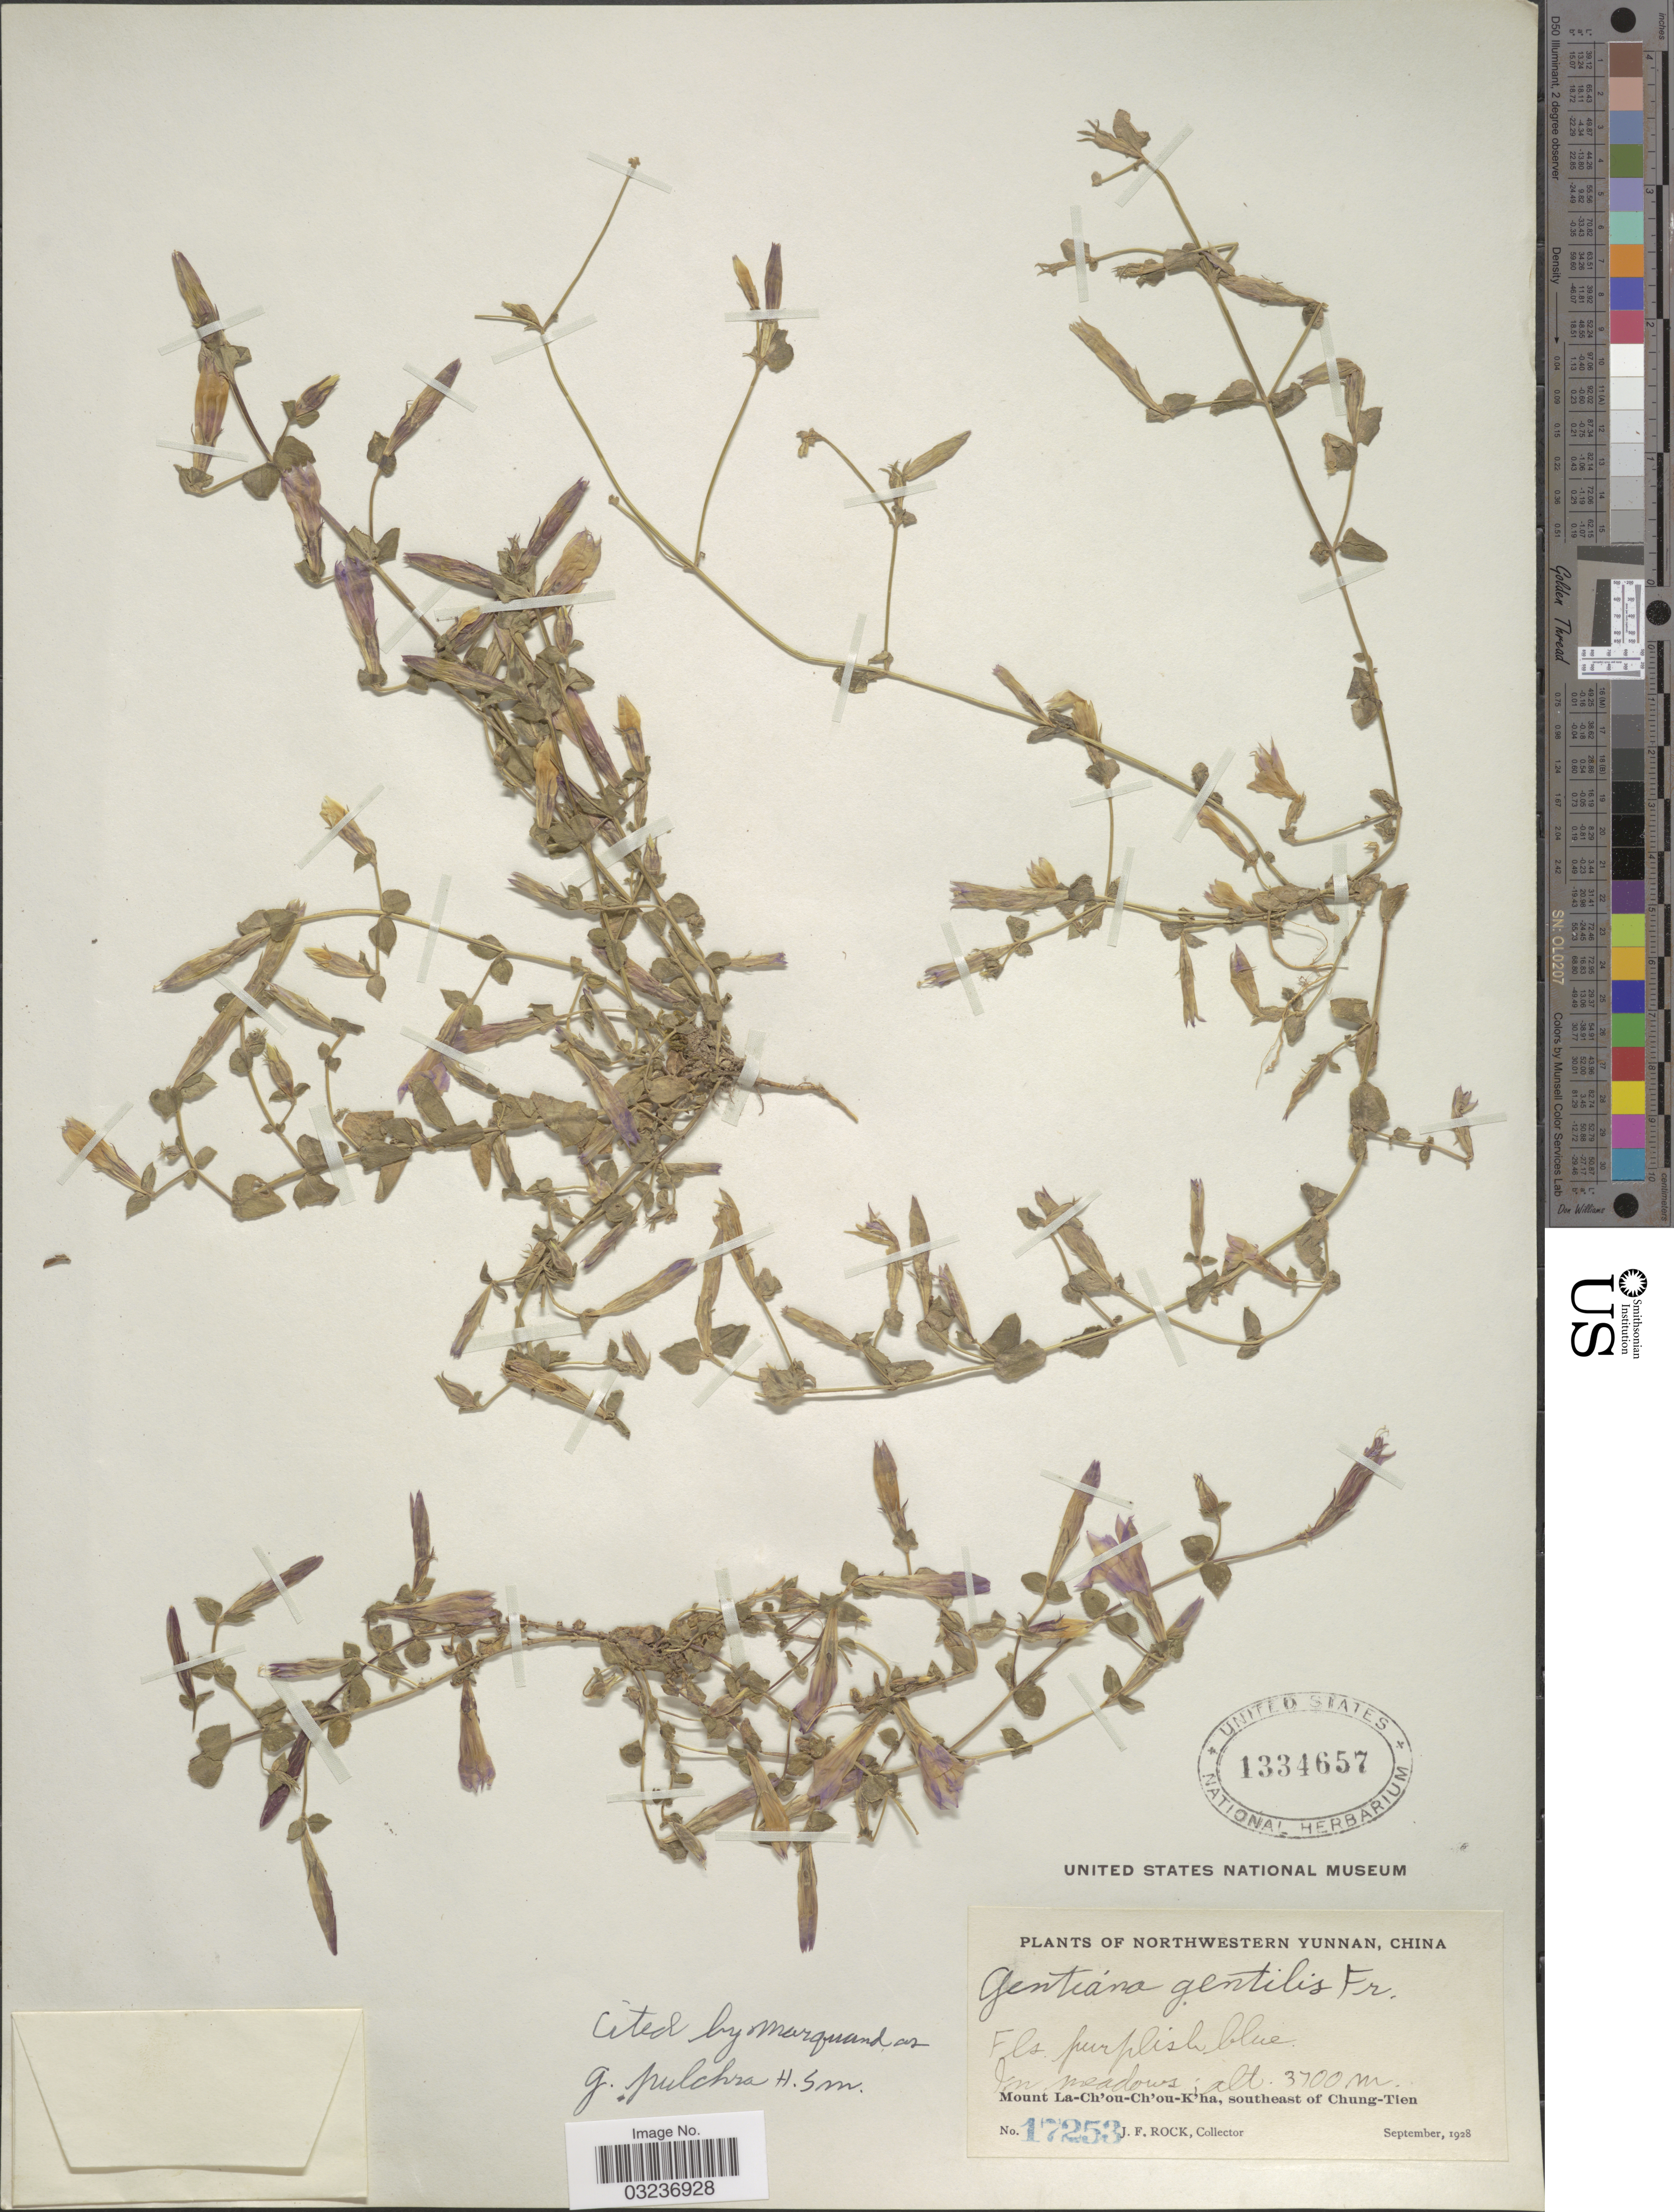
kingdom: Plantae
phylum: Tracheophyta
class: Magnoliopsida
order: Gentianales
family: Gentianaceae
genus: Gentiana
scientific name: Gentiana pulchra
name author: Harry Sm.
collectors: J. Rock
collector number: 17253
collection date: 1928-09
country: China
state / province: Yunnan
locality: Northwestern Yunnan, China, Mount La-Ch'ou-Ch'ou-K'ha, southeast of Chung-Tien.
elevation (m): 3700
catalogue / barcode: US 1334657